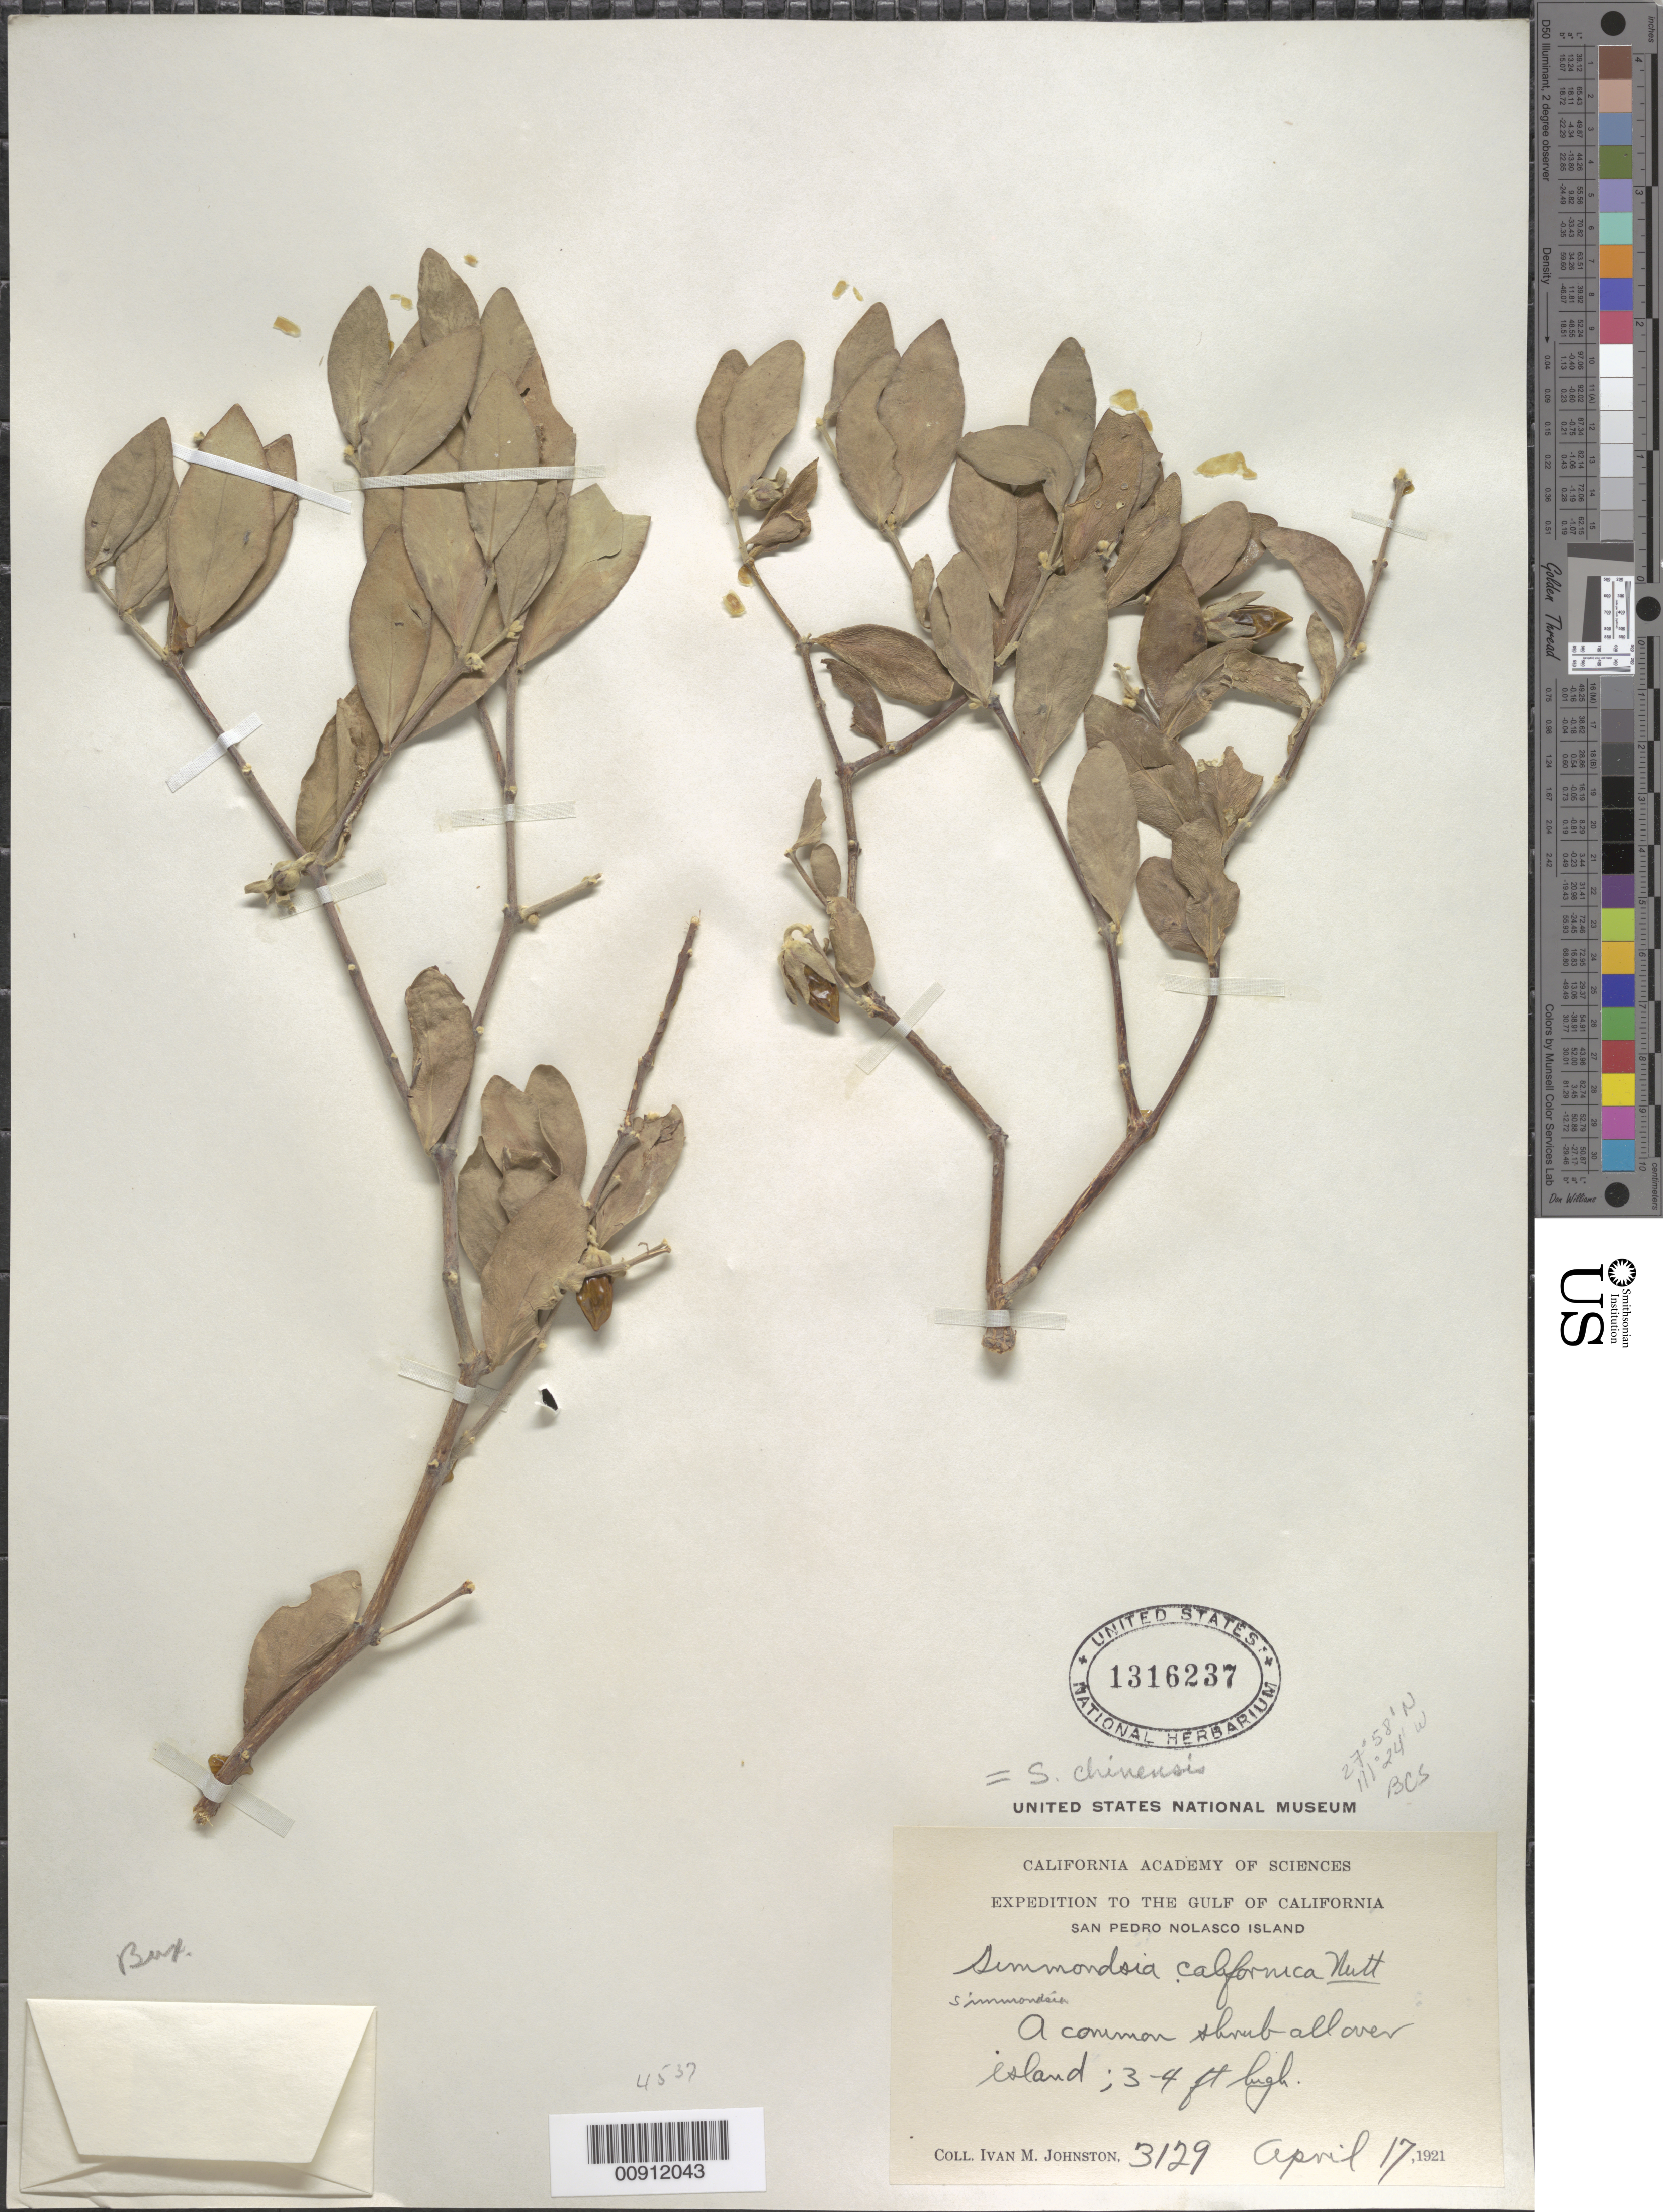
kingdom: Plantae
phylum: Tracheophyta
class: Magnoliopsida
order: Caryophyllales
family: Simmondsiaceae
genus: Simmondsia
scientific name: Simmondsia chinensis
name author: (Link) C.K. Schneid.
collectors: I.M. Johnston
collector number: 3129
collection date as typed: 17 Apr 1921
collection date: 1921-04-17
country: Mexico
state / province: Baja California Sur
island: San Pedro Nolasco I.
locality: San Pedro Nolasco Island.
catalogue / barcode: US 1316237